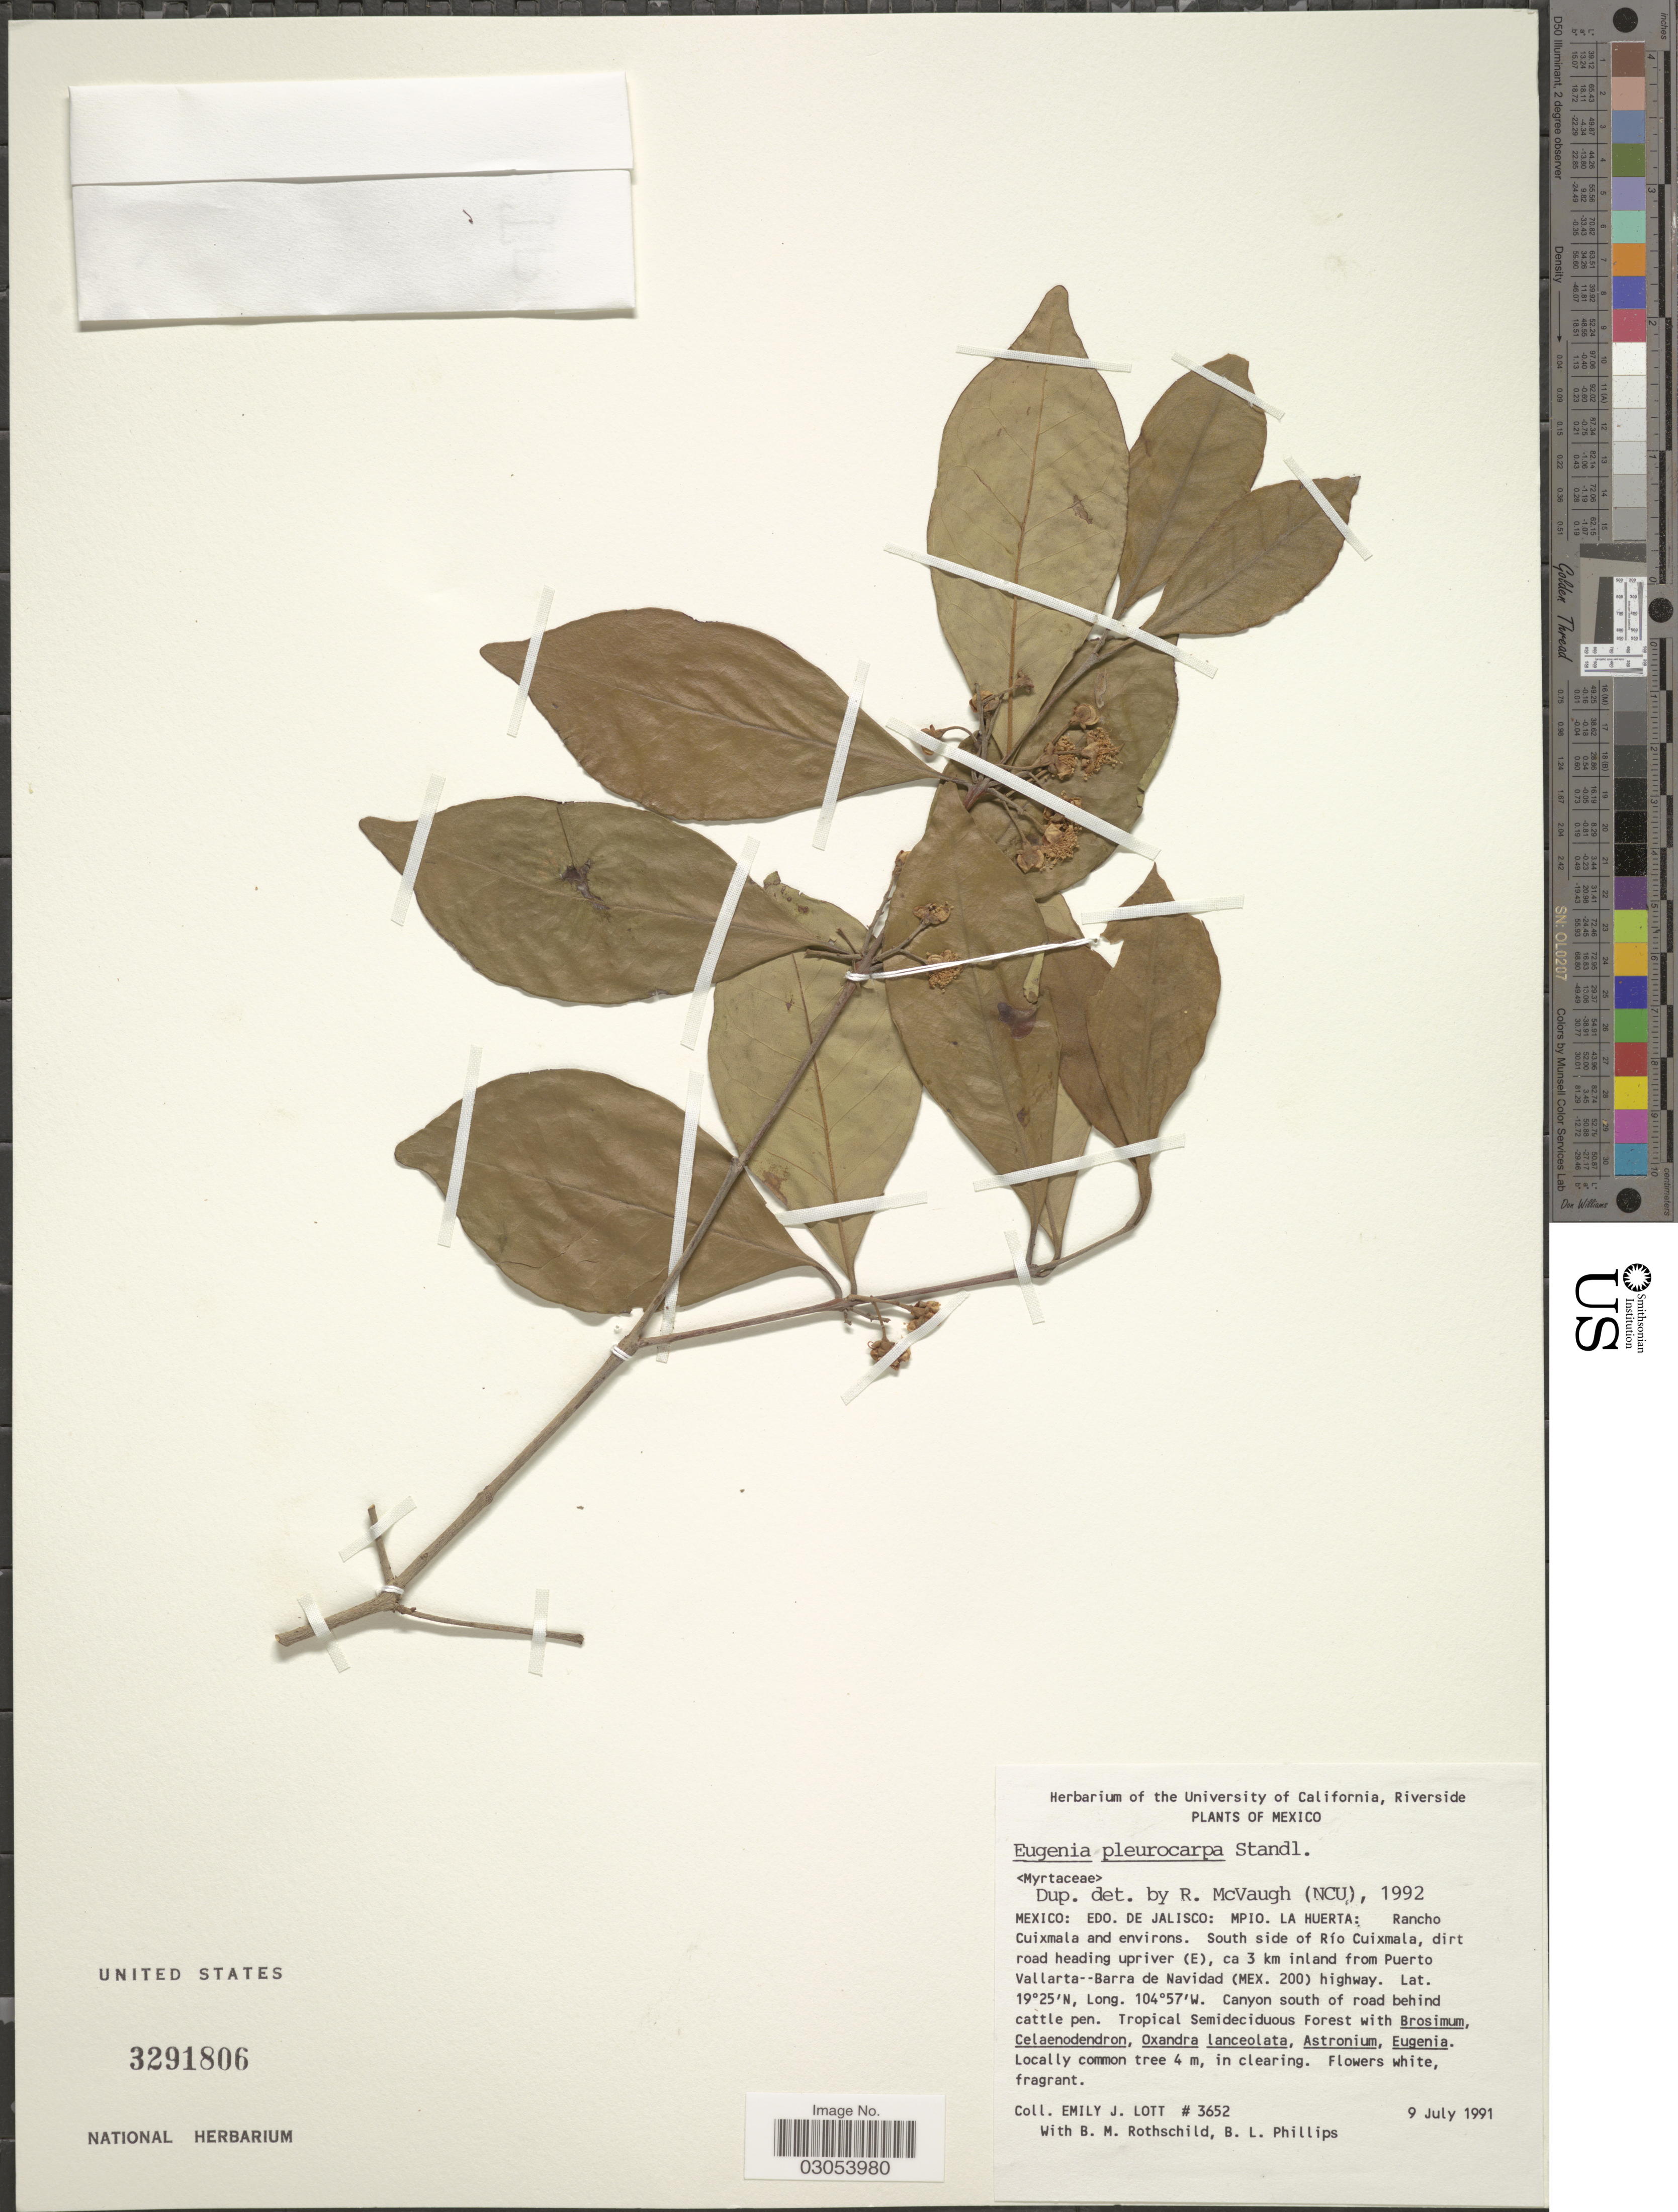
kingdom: Plantae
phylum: Tracheophyta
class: Magnoliopsida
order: Myrtales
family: Myrtaceae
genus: Eugenia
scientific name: Eugenia pleurocarpa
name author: Standl.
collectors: E. J. Lott, B. Rothschild & B. L. Phillips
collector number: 3652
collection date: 1991-07-09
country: Mexico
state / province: Jalisco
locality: Mpio. La Huerta: Rancho Cuixmala and environs. South side of Río Cuixmala, dirt road heading upriver (E), 3 km inland from Puerto Vallarta-Barra de Navidad (Mex 200) hwy.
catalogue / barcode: US 3291806